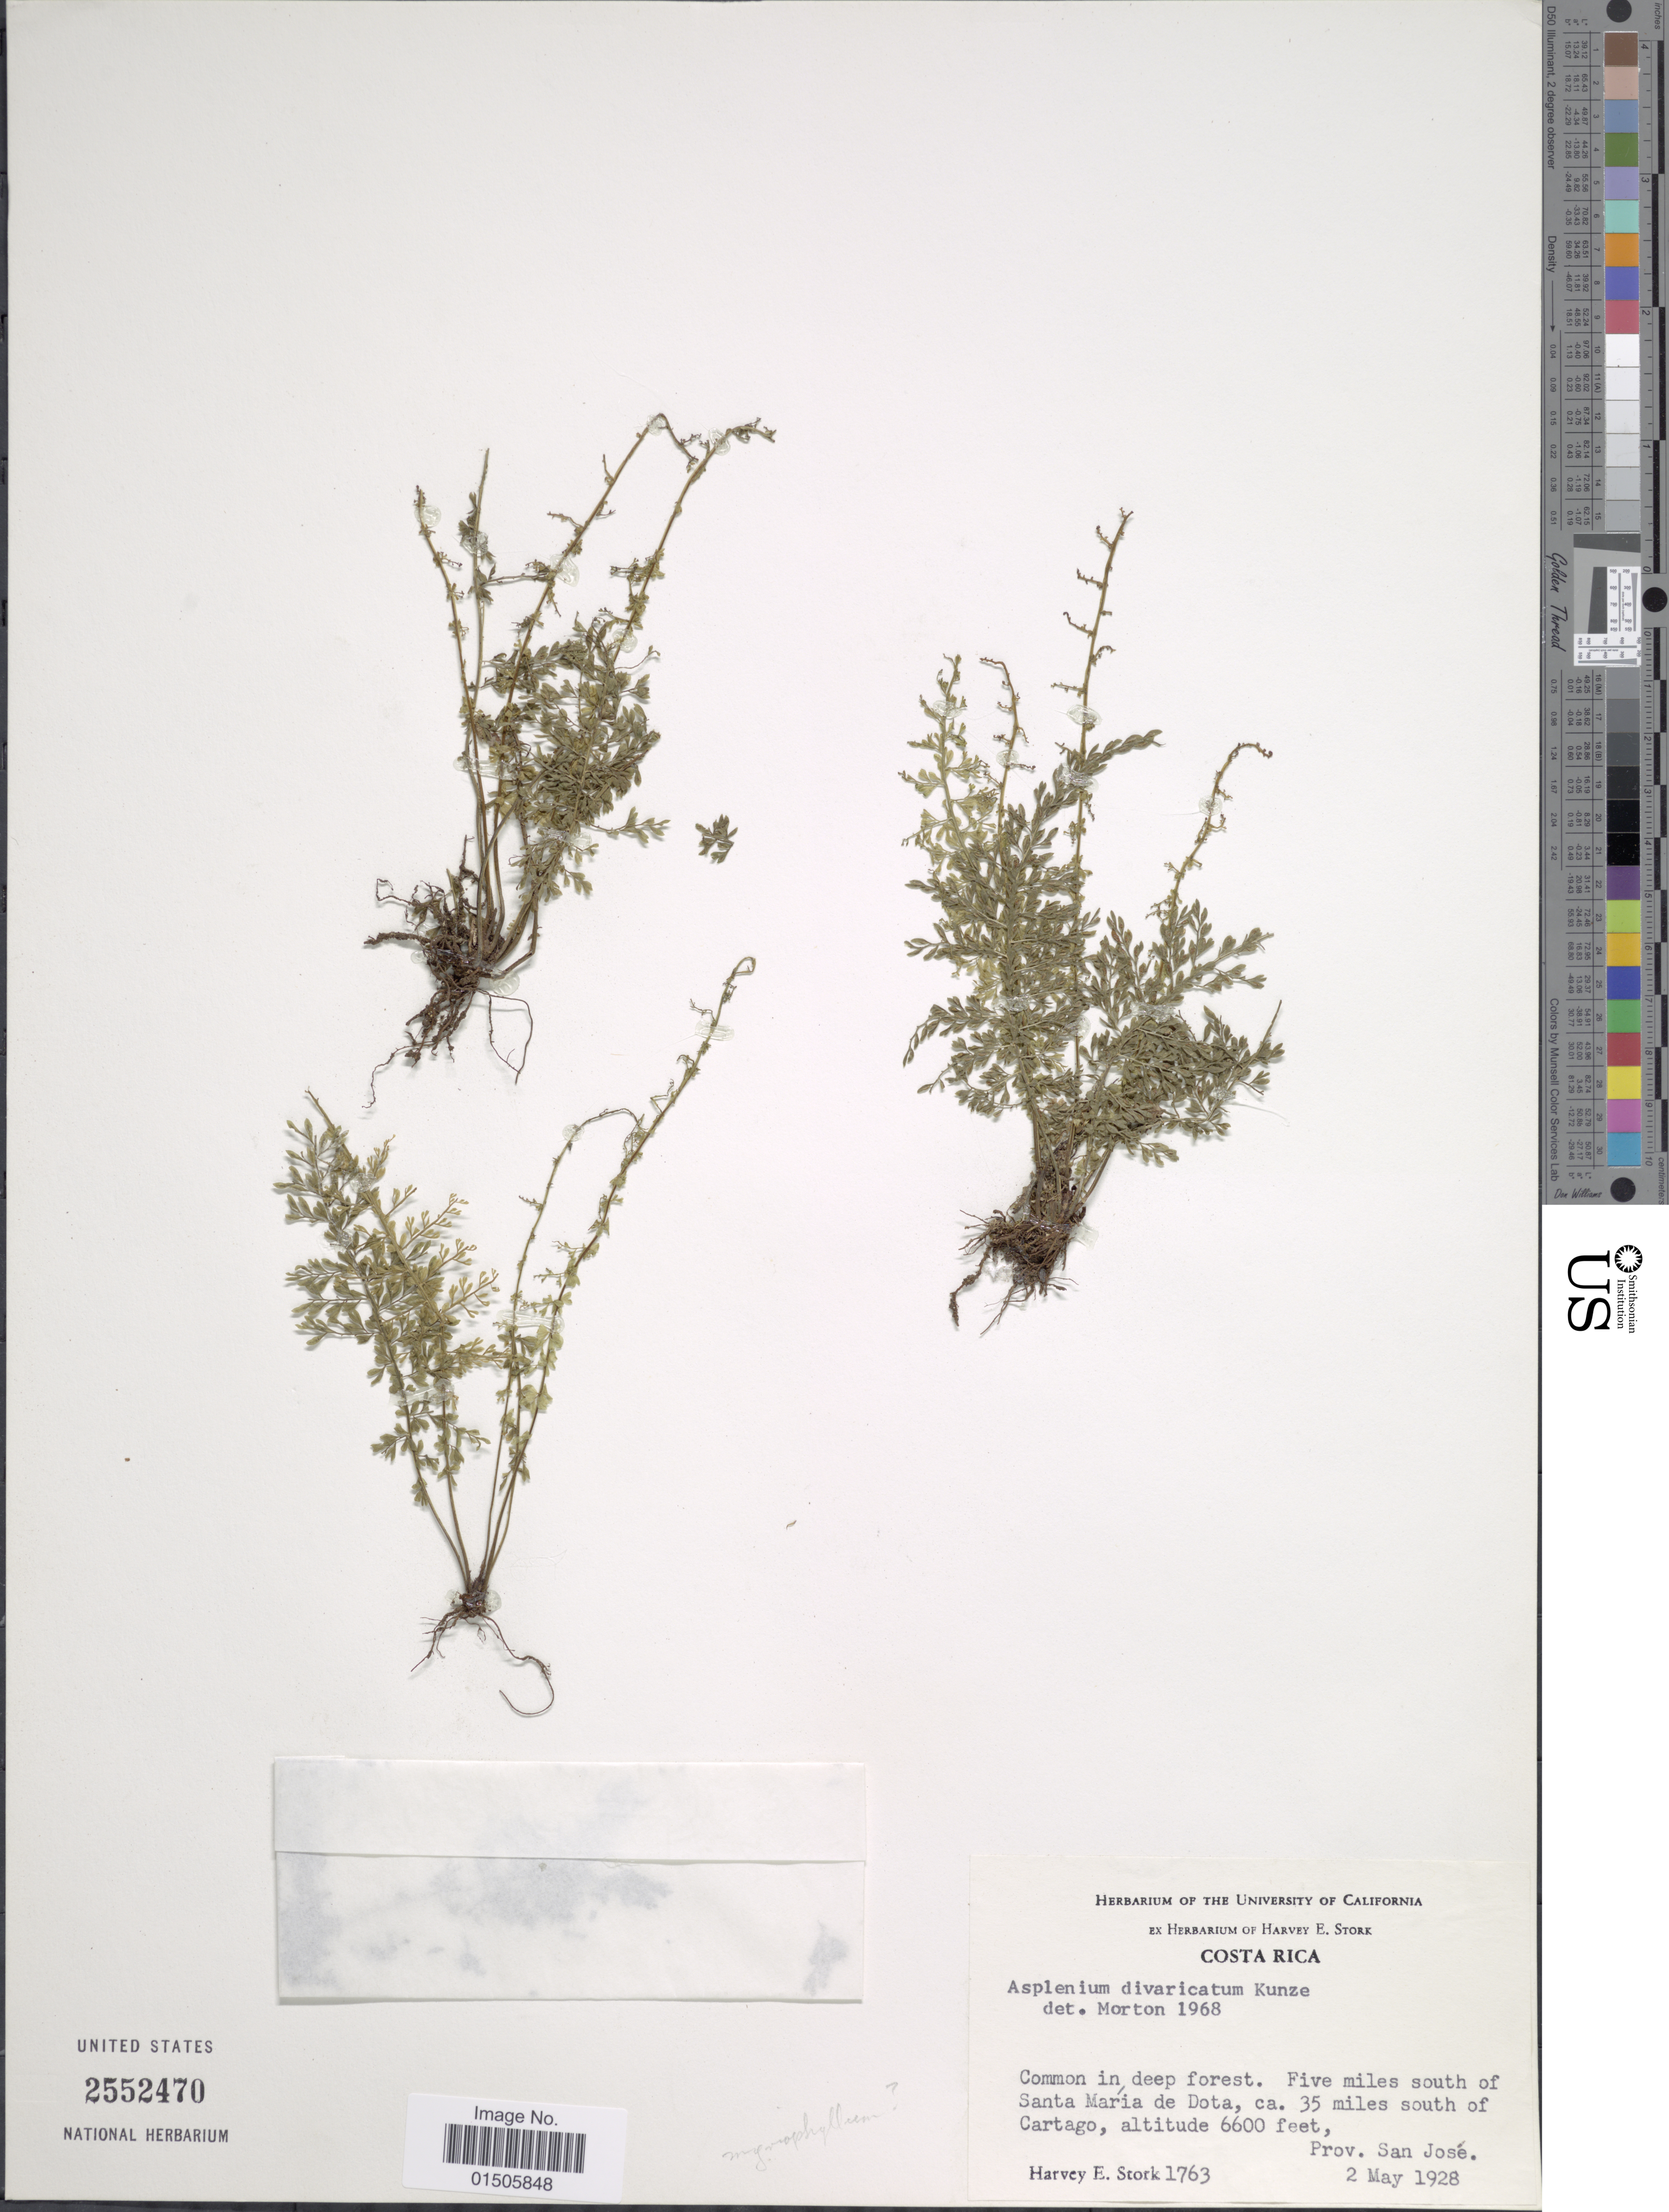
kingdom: Plantae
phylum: Tracheophyta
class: Polypodiopsida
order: Polypodiales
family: Aspleniaceae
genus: Asplenium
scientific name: Asplenium cristatum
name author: Lam.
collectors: H. E. Stork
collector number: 1763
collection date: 1928-05-02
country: Costa Rica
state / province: San José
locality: Common in deep forest. Five miles south of Santa Maria de Dota, ca 35 miles south of Cartago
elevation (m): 2012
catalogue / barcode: US 2552470